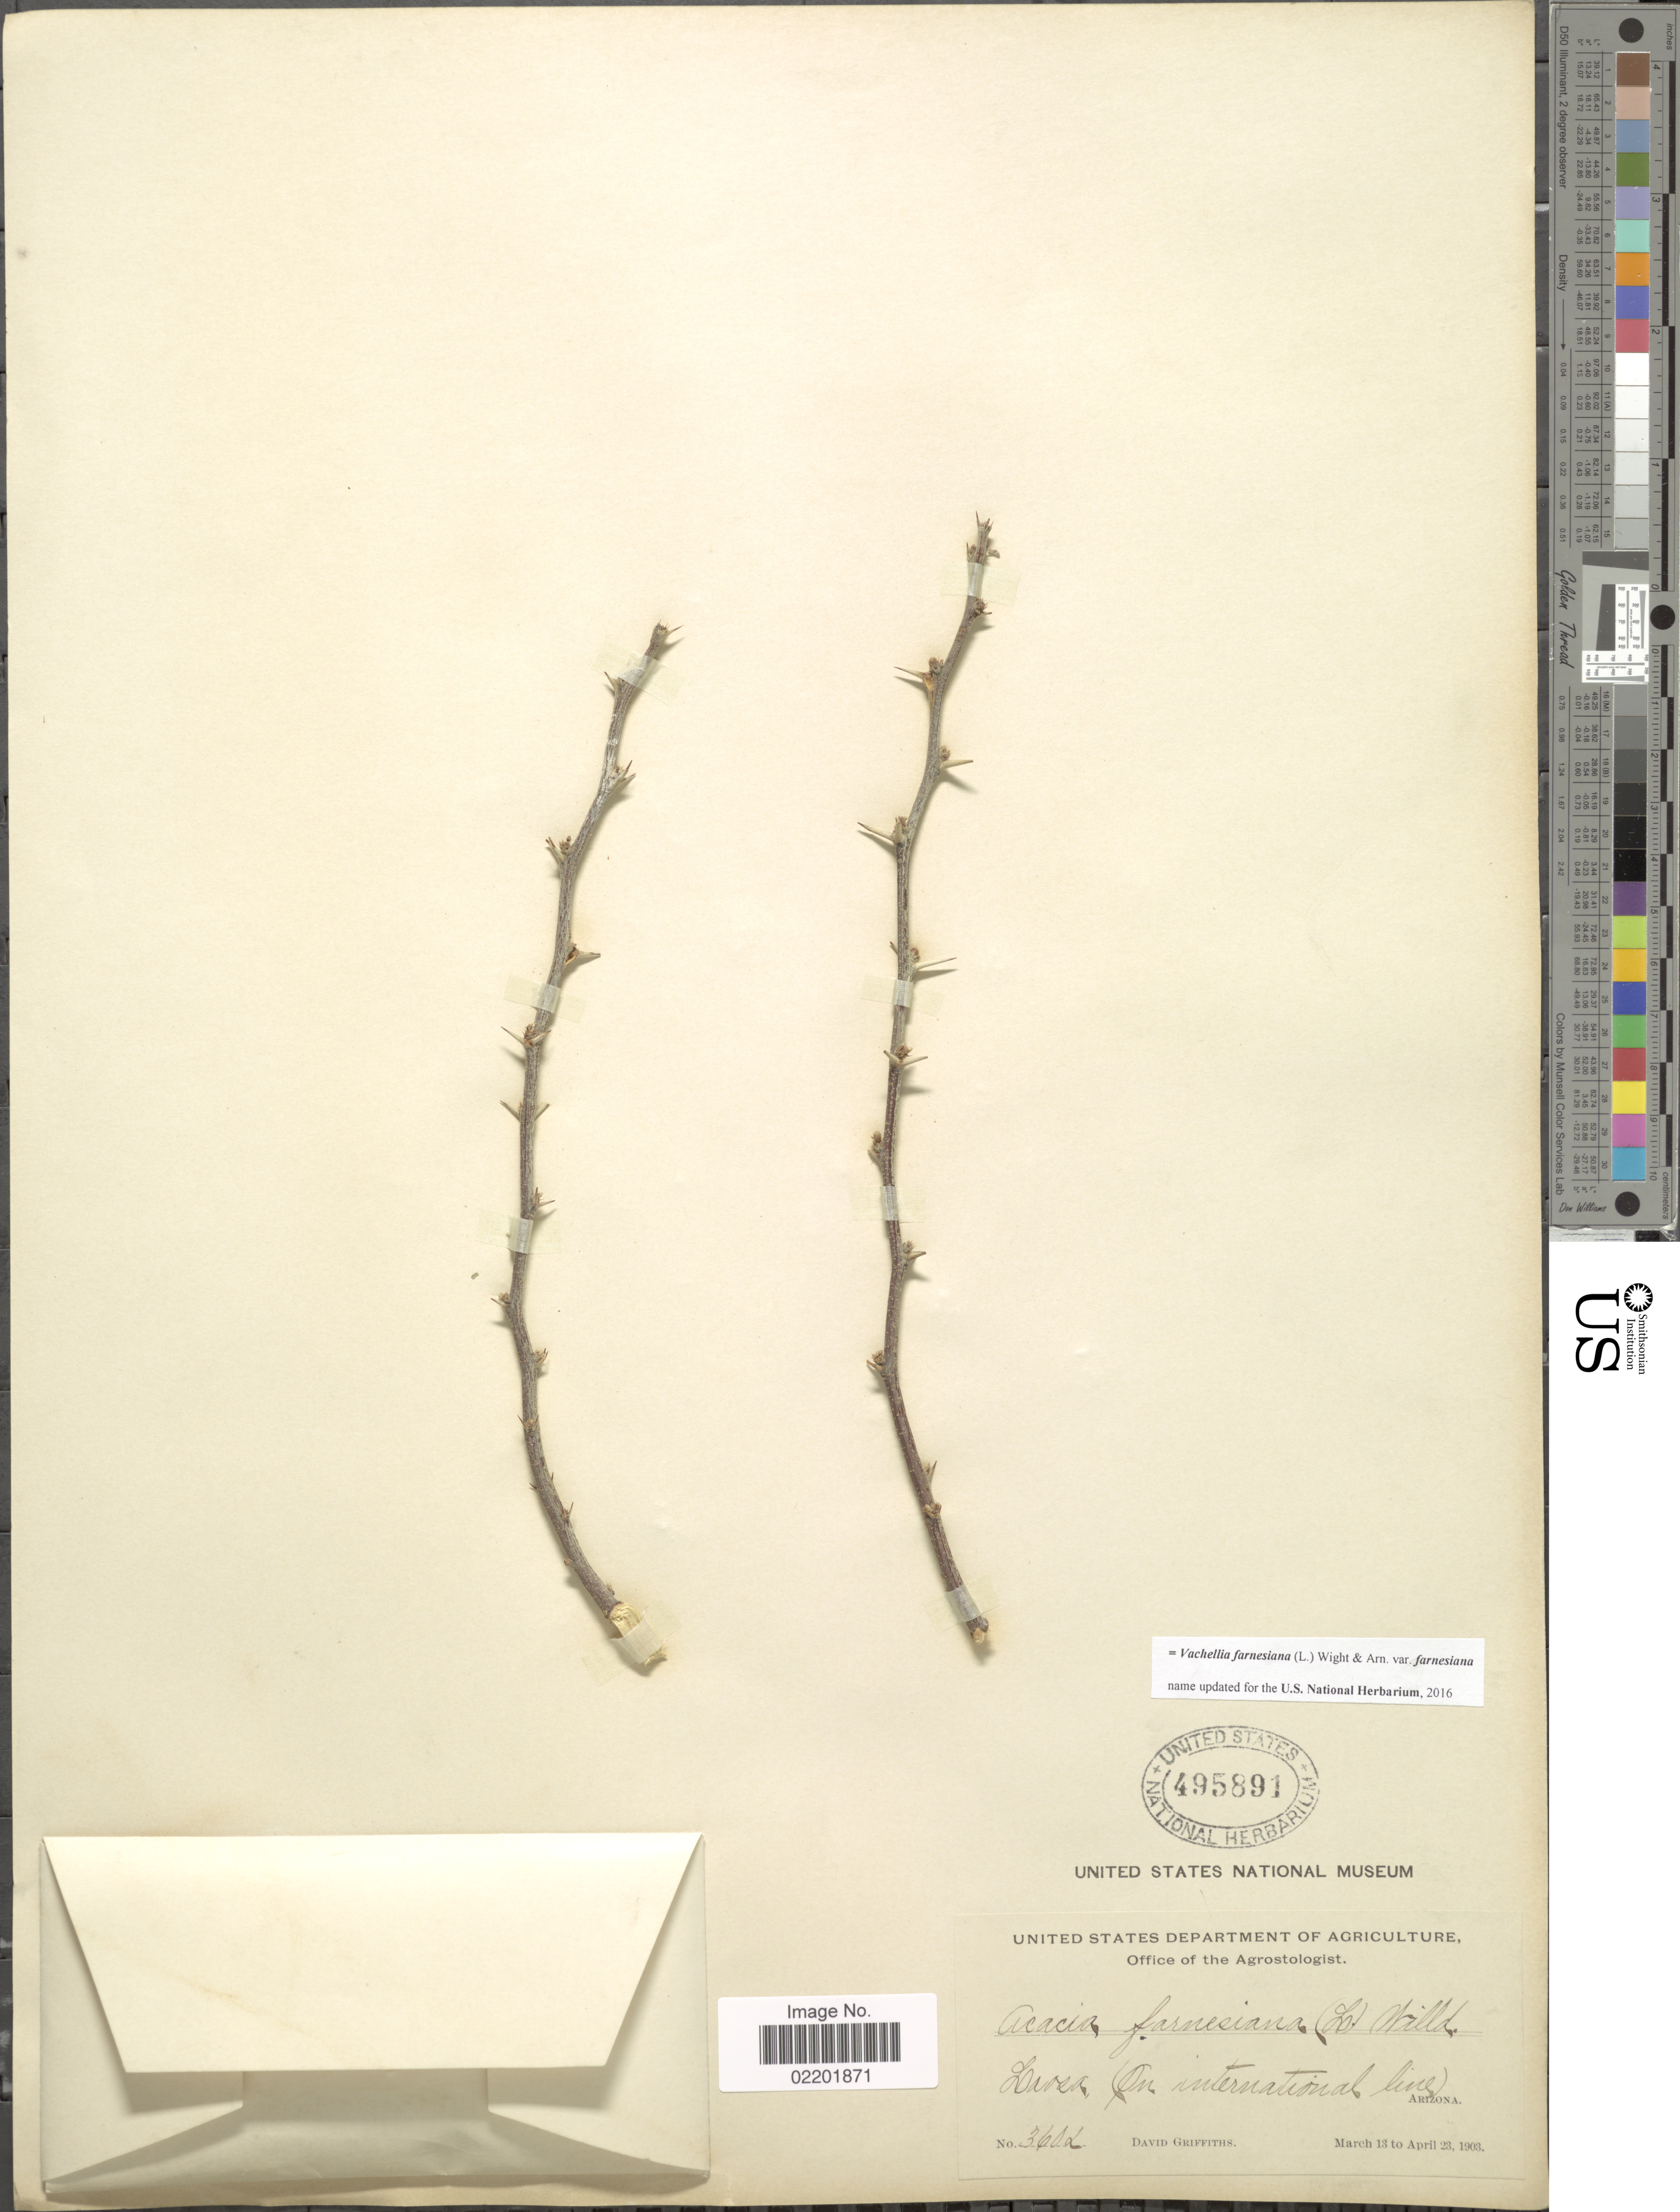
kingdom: Plantae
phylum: Tracheophyta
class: Magnoliopsida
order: Fabales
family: Fabaceae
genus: Vachellia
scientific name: Vachellia farnesiana var. farnesiana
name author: (L.) Wight & Arn.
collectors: D. Griffiths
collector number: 3602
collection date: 1903-03-13/1903-04-23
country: United States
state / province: Arizona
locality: Laosa (on international line)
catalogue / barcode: US 495891